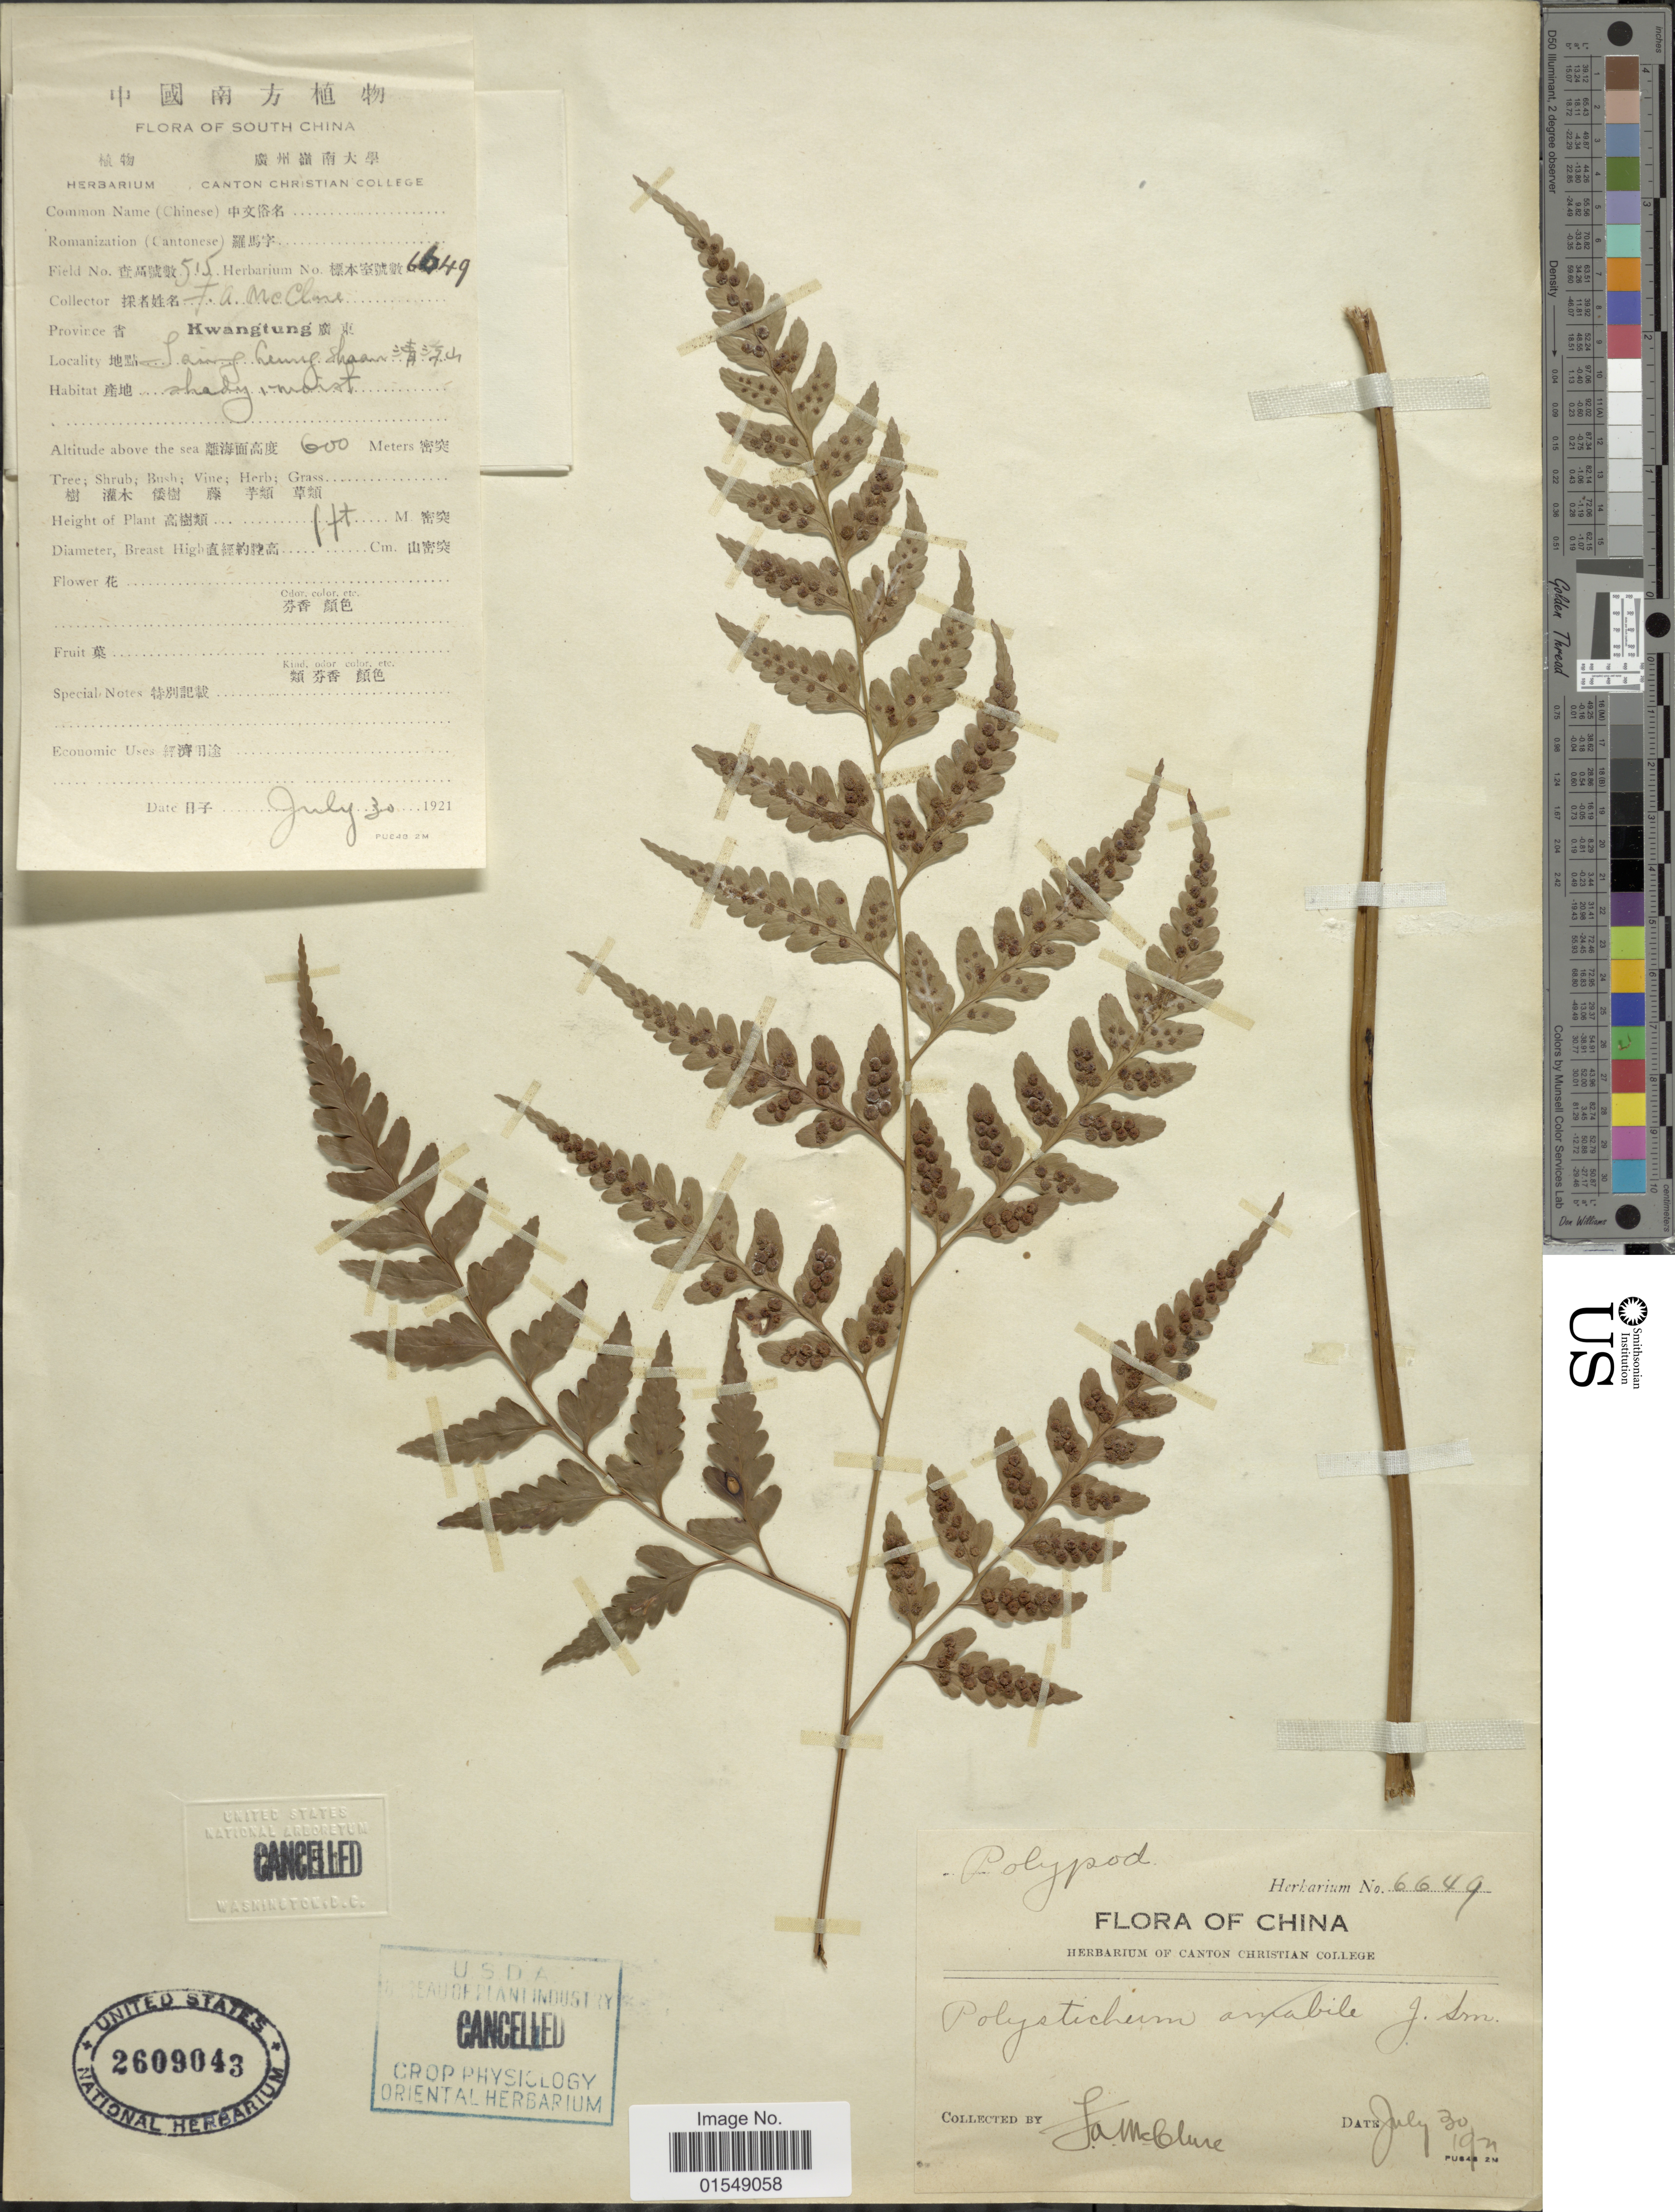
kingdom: Plantae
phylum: Tracheophyta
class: Polypodiopsida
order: Polypodiales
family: Dryopteridaceae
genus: Arachniodes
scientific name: Arachniodes cavaleriei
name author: (Christ) Ohwi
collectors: F. A. McClure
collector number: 6649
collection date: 1921-07-30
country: China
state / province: Guangdong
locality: South China, Kwangtung, Jaing Leng Shaan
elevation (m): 600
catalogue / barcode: US 2609043